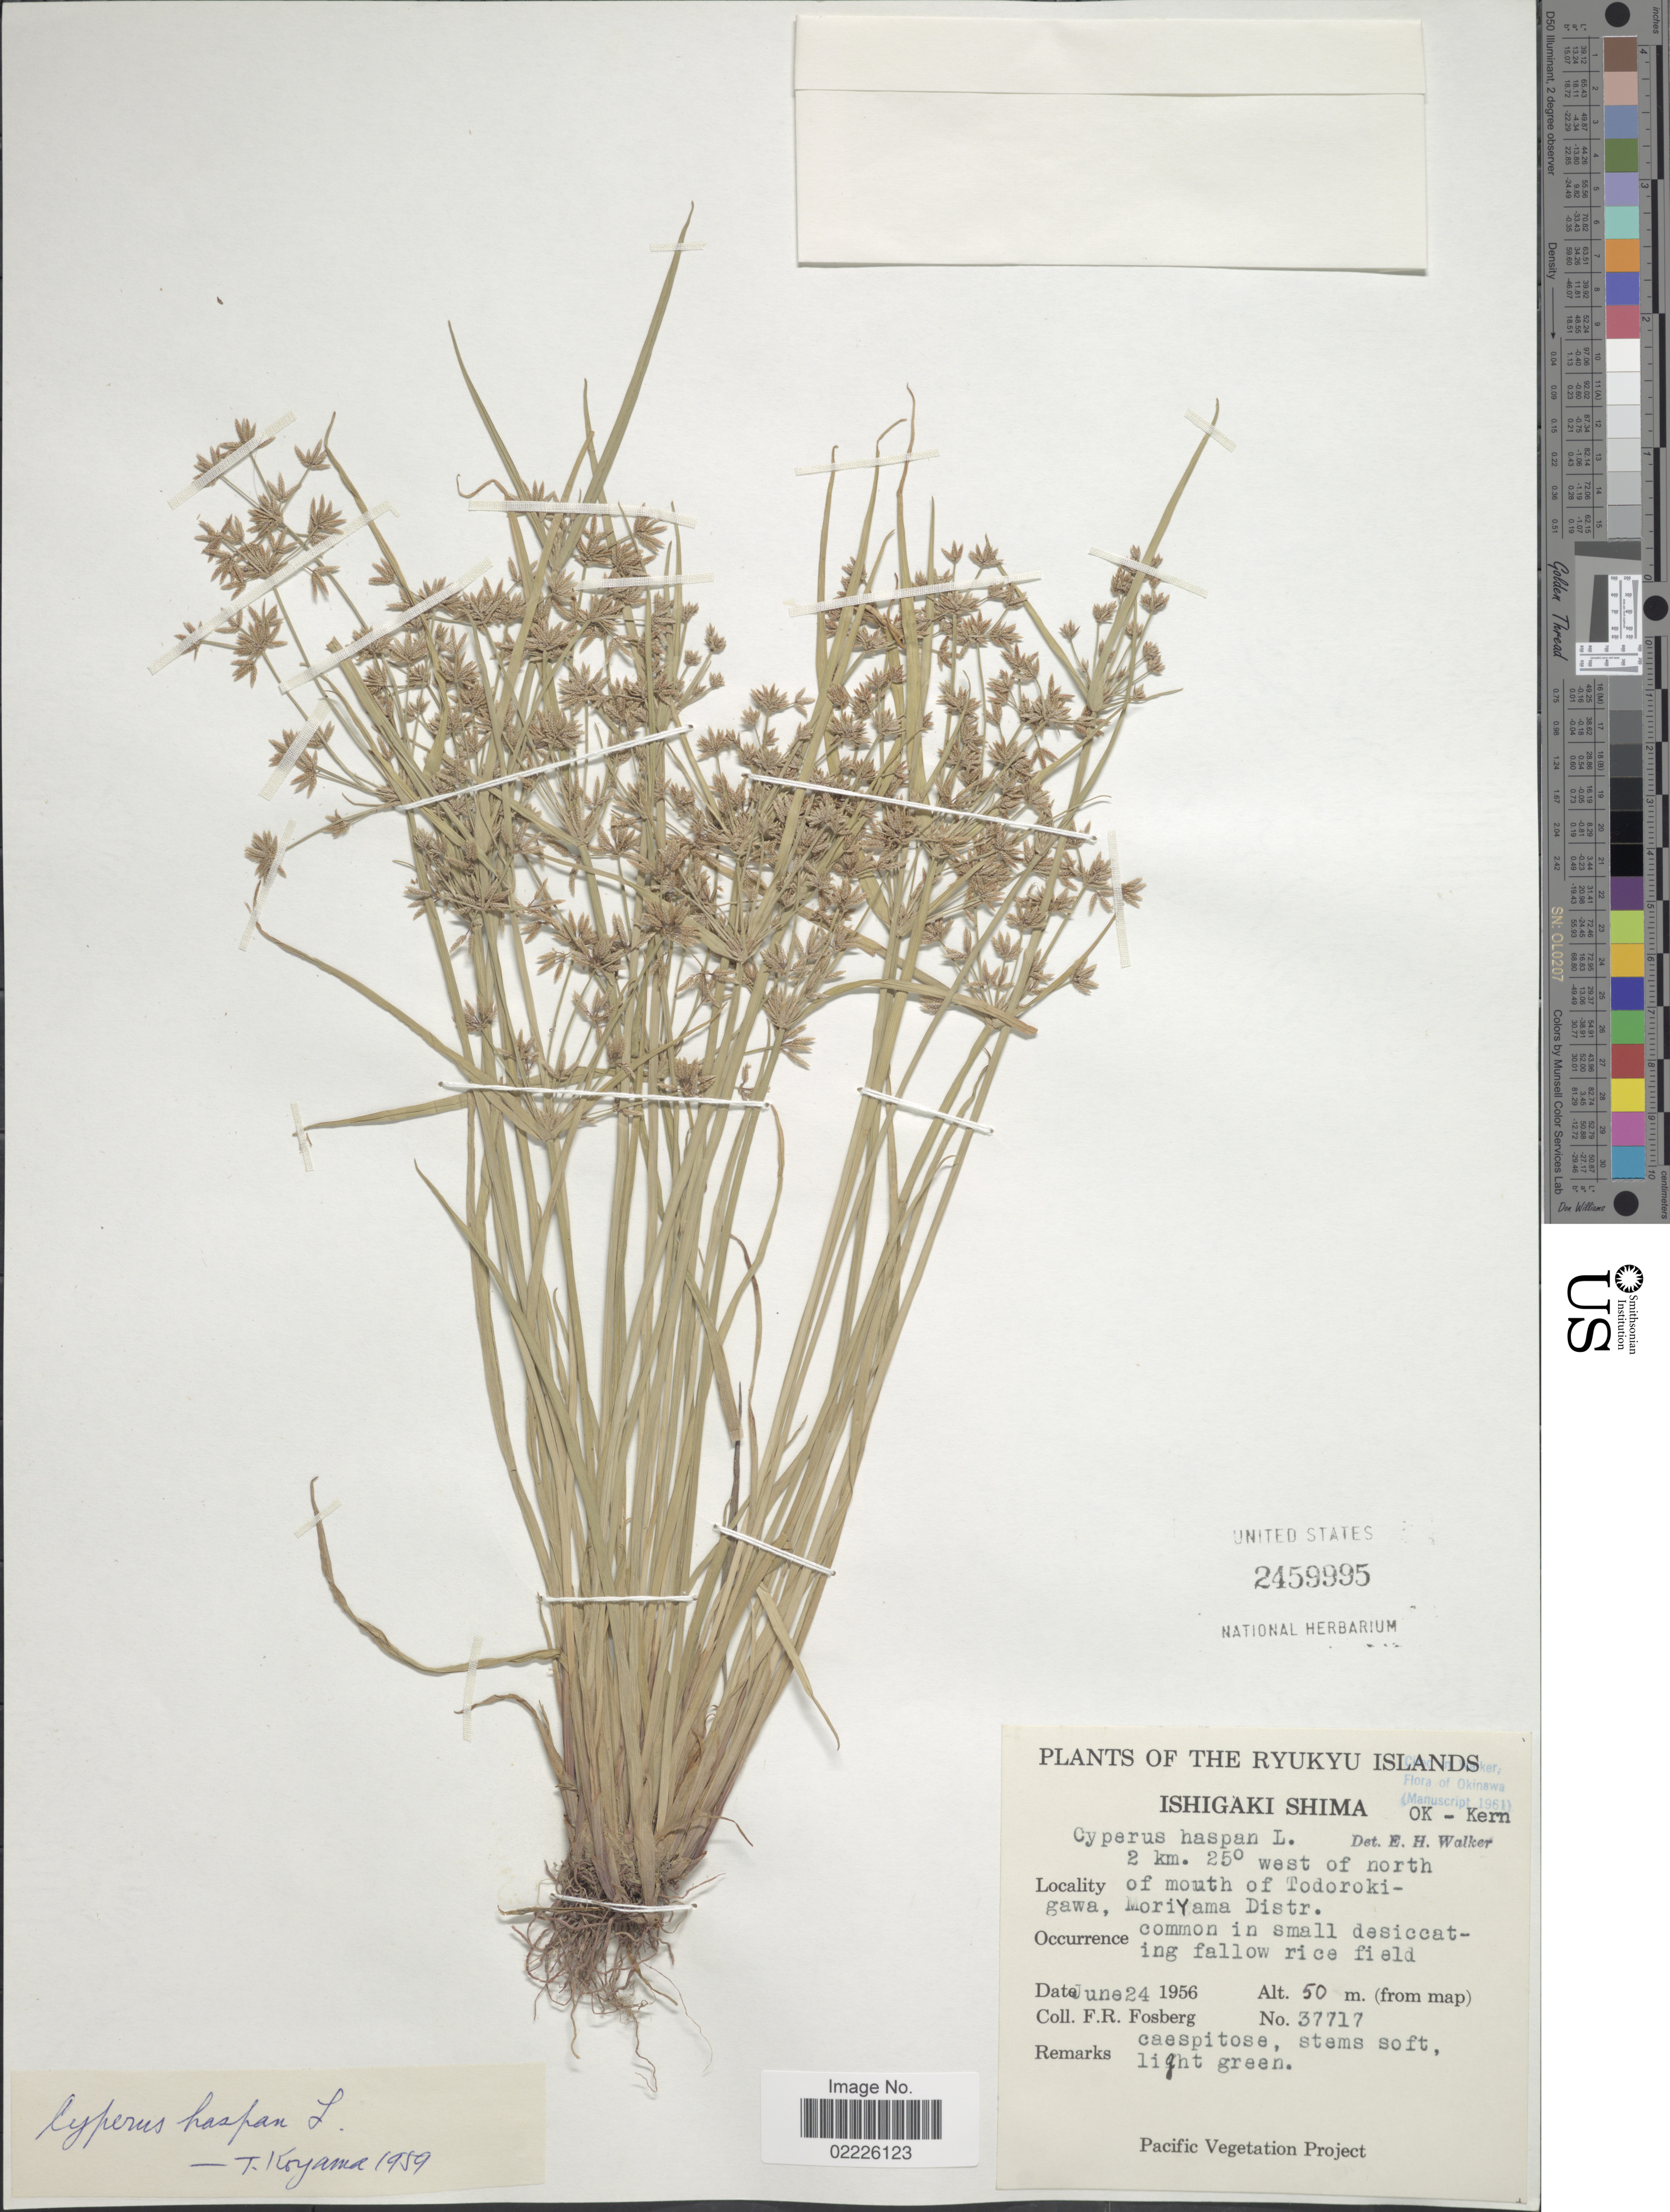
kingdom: Plantae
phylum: Tracheophyta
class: Liliopsida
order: Poales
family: Cyperaceae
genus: Cyperus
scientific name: Cyperus haspan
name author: L.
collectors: F. R. Fosberg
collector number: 37717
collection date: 1956-06-24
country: Japan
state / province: Okinawa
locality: The Ryukyu Islands, Ishigaki Shima, 2 km. west of north of mouth of Todorokigawa, Moriyama Distr.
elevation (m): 50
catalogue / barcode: US 2459995